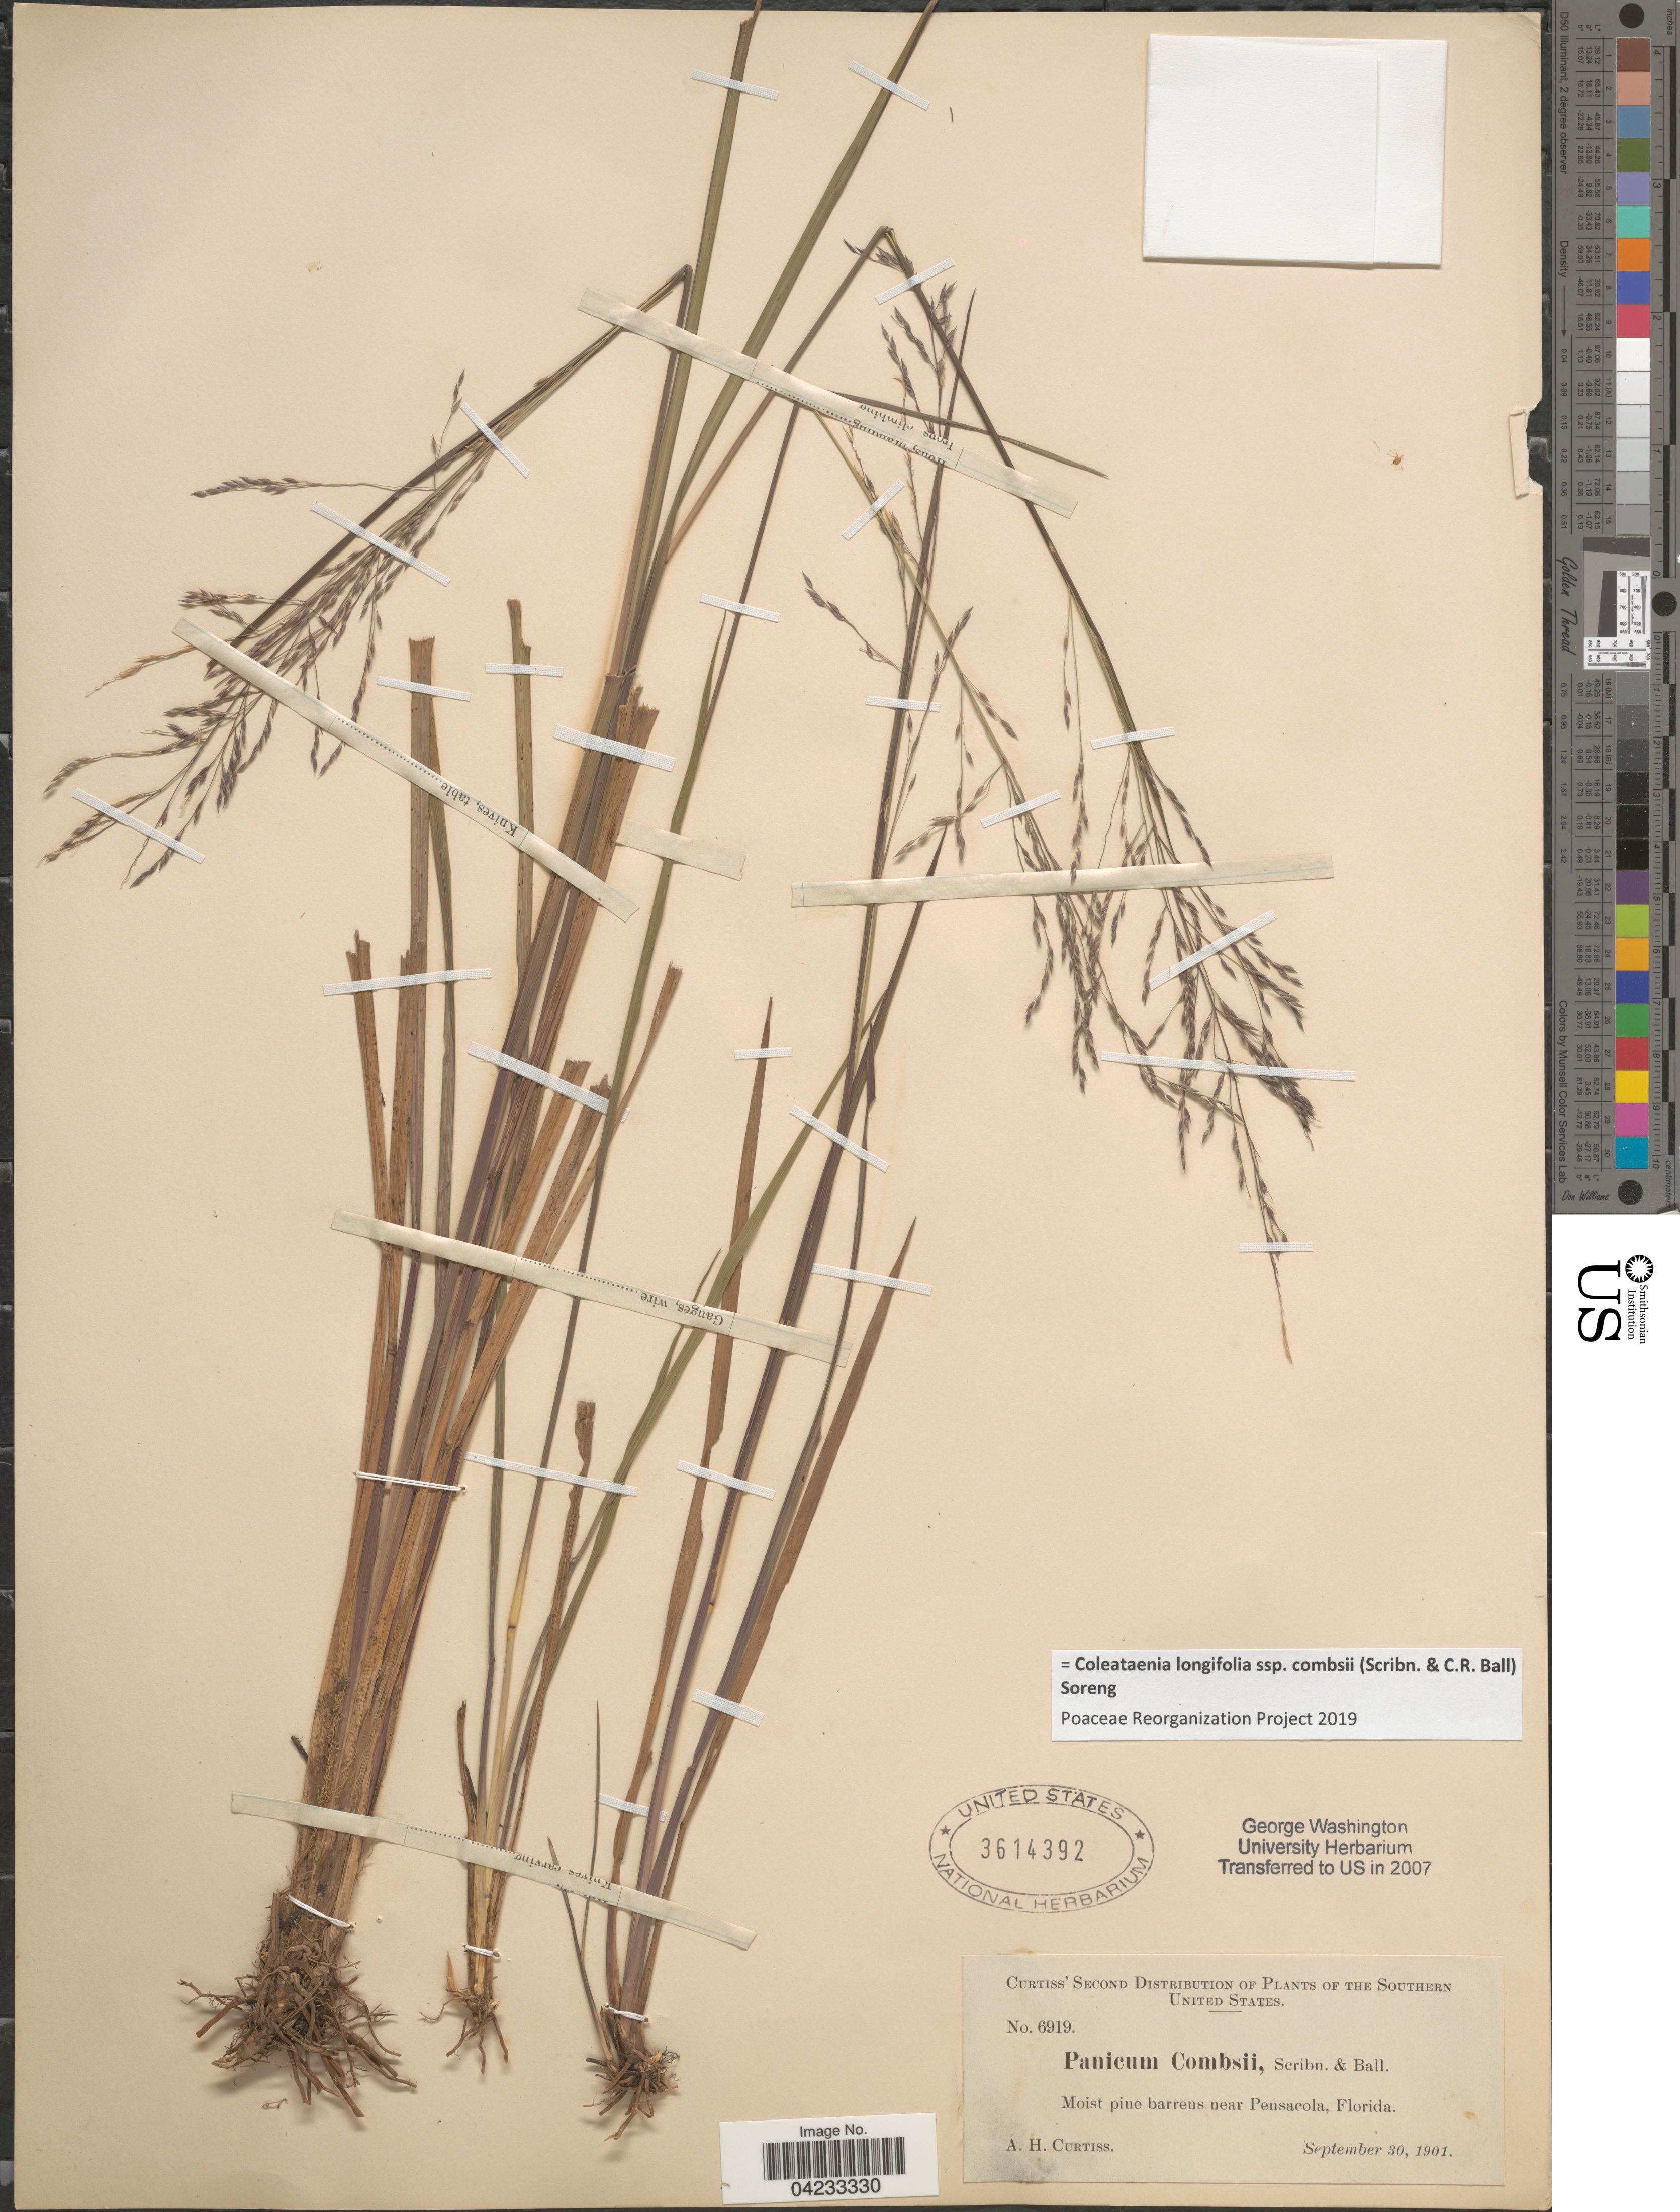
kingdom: Plantae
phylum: Tracheophyta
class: Liliopsida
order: Poales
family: Poaceae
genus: Coleataenia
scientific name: Coleataenia longifolia subsp. combsii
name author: (Scribn. & C.R. Ball) Soreng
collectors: A. H. Curtiss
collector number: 6919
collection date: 1901-09-30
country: United States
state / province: Florida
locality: The Southern United States. Moist pine barrens near Pensacola.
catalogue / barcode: US 3614392